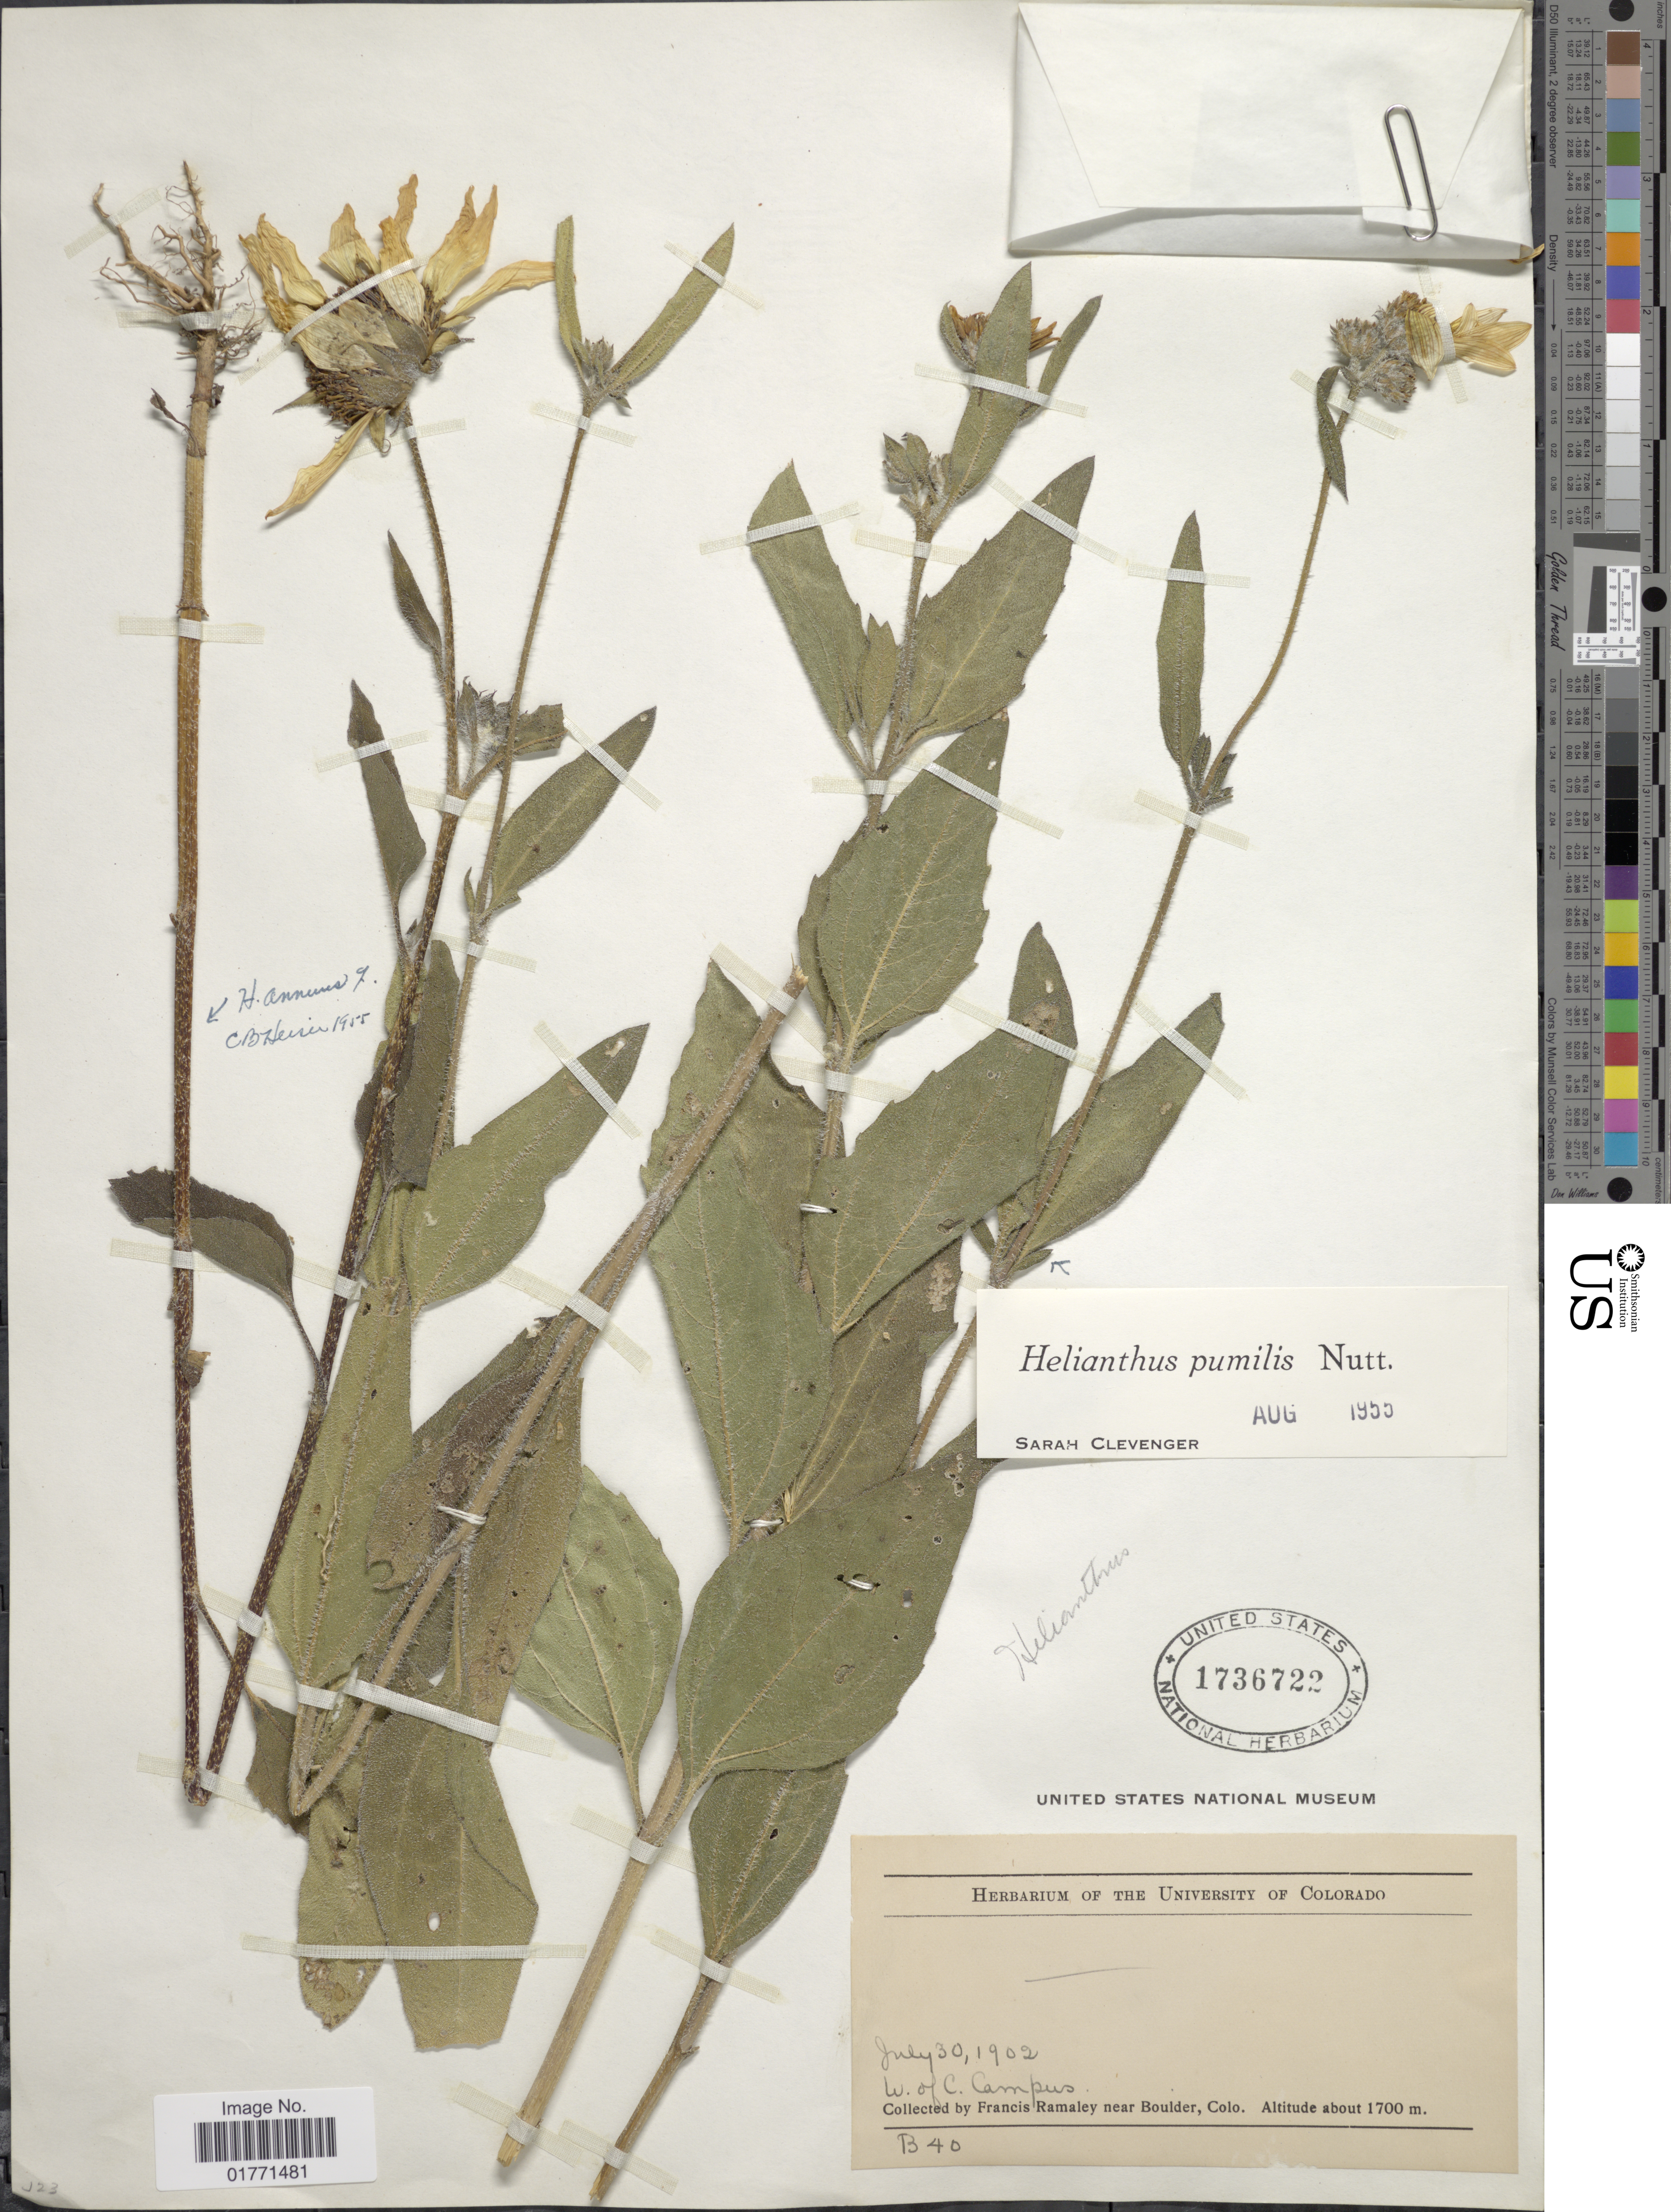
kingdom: Plantae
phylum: Tracheophyta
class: Magnoliopsida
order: Asterales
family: Asteraceae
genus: Helianthus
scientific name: Helianthus pumilis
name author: Nutt.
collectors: F. Ramaley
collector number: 1340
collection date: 1902-07-30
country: United States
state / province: Colorado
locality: Near Boulder, Colo. W. of C. Campus.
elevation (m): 1700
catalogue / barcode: US 1736722